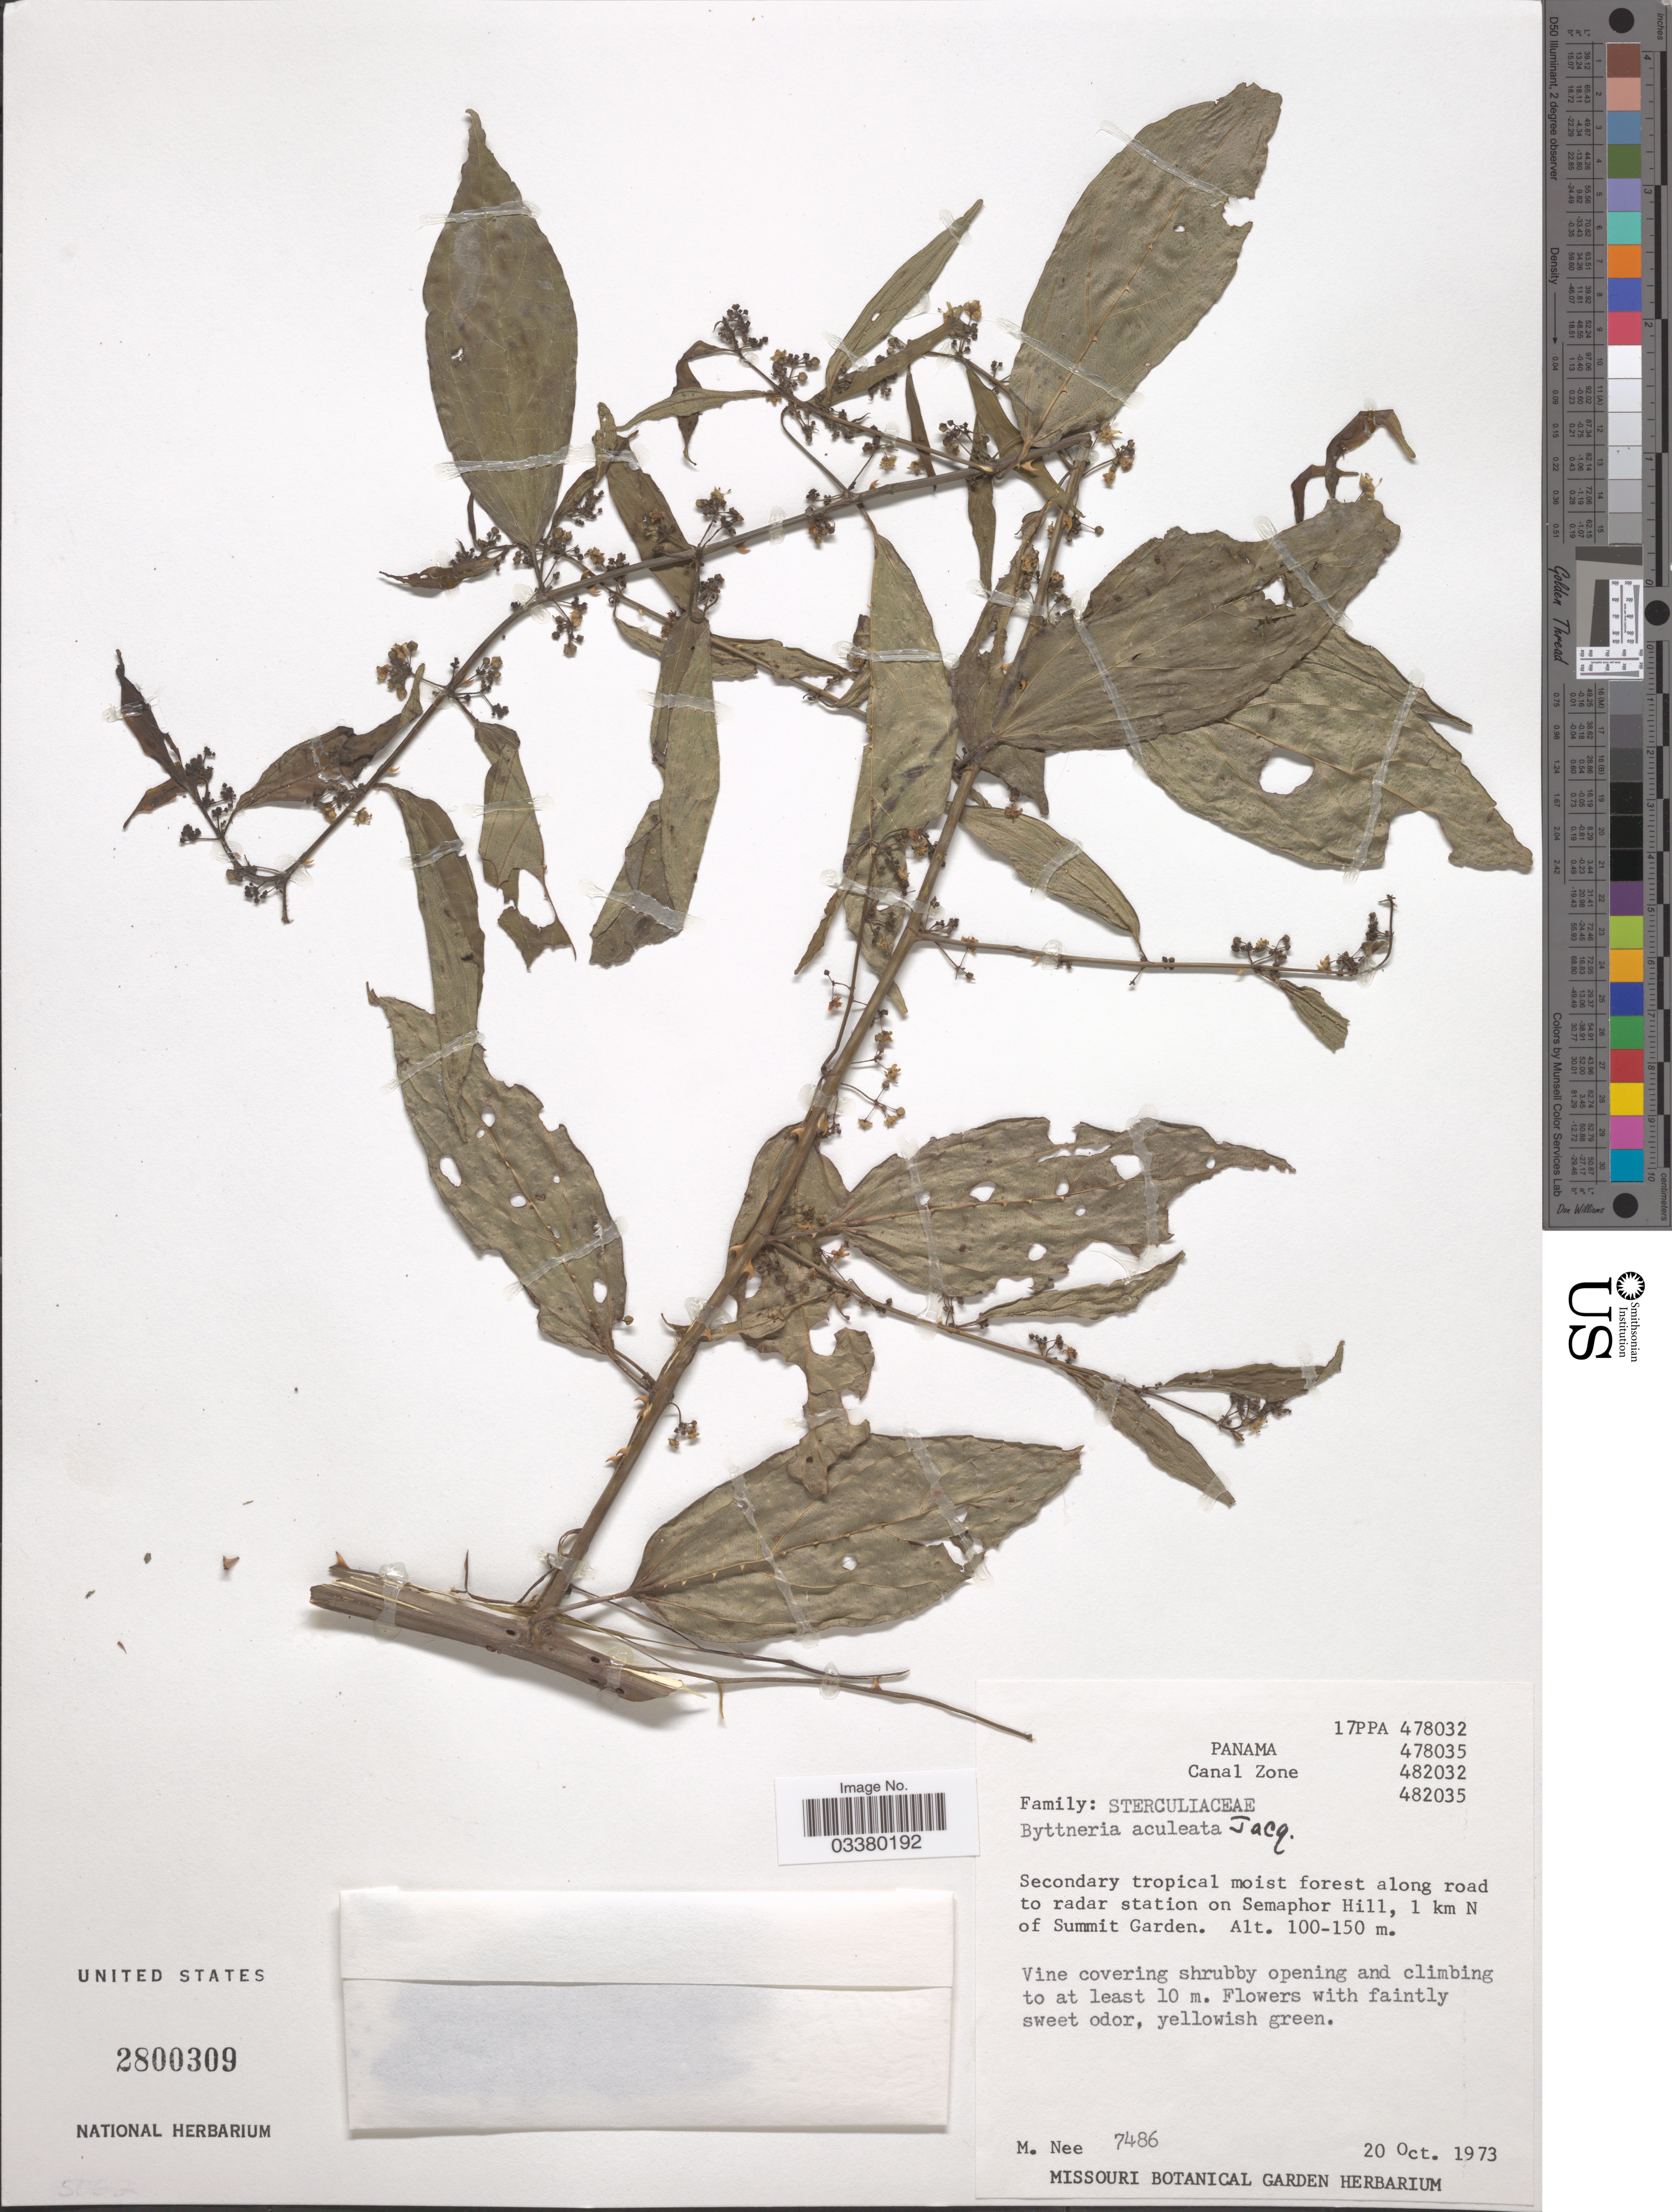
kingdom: Plantae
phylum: Tracheophyta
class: Magnoliopsida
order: Malvales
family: Malvaceae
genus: Byttneria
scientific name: Byttneria aculeata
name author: (Jacq.) Jacq.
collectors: M. Nee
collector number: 7486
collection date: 1973-10-20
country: Panama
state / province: Colón / Panamá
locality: Canal Zone. Secondary tropical moist forest along road to radar station on Semaphor Hill, 1 km N of Summit Garden.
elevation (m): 100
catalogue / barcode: US 2800309